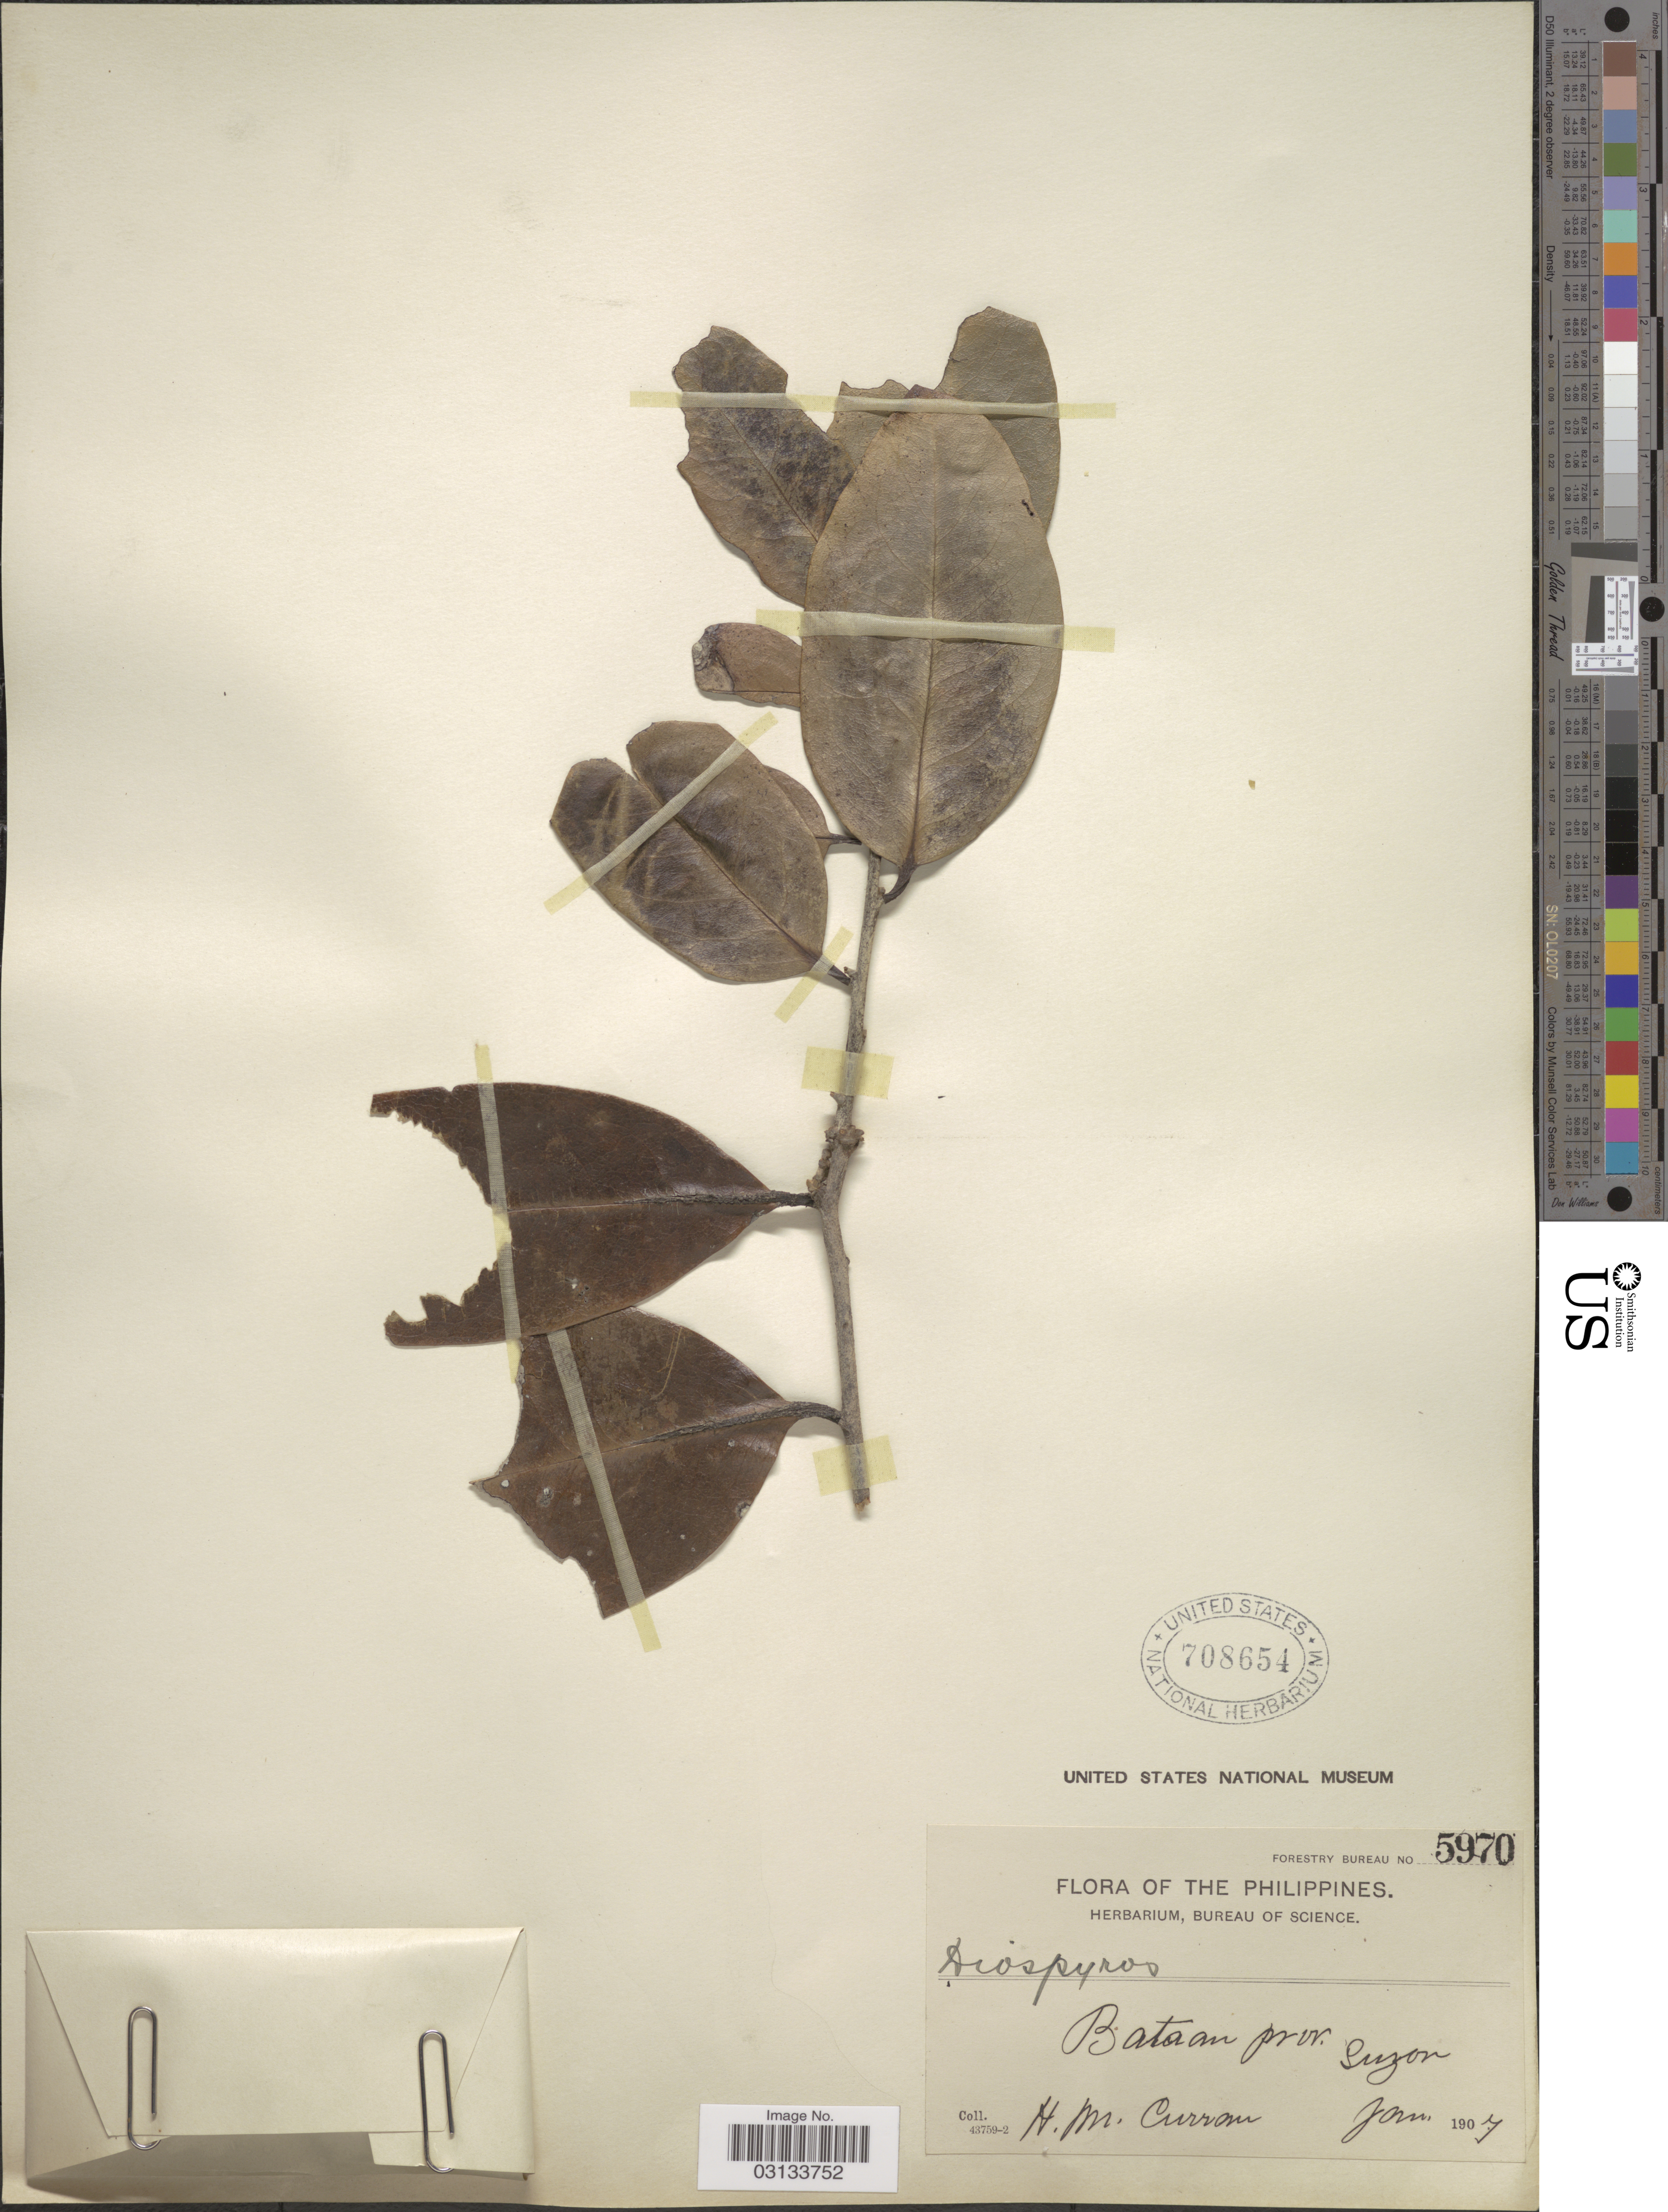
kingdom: Plantae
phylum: Tracheophyta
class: Magnoliopsida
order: Ericales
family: Ebenaceae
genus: Diospyros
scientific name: Diospyros pilosanthera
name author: Blanco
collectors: H. M. Curran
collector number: Forestry Bureau 5970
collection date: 1907-01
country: Philippines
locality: Bataan prov. Luzon.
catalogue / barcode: US 708654